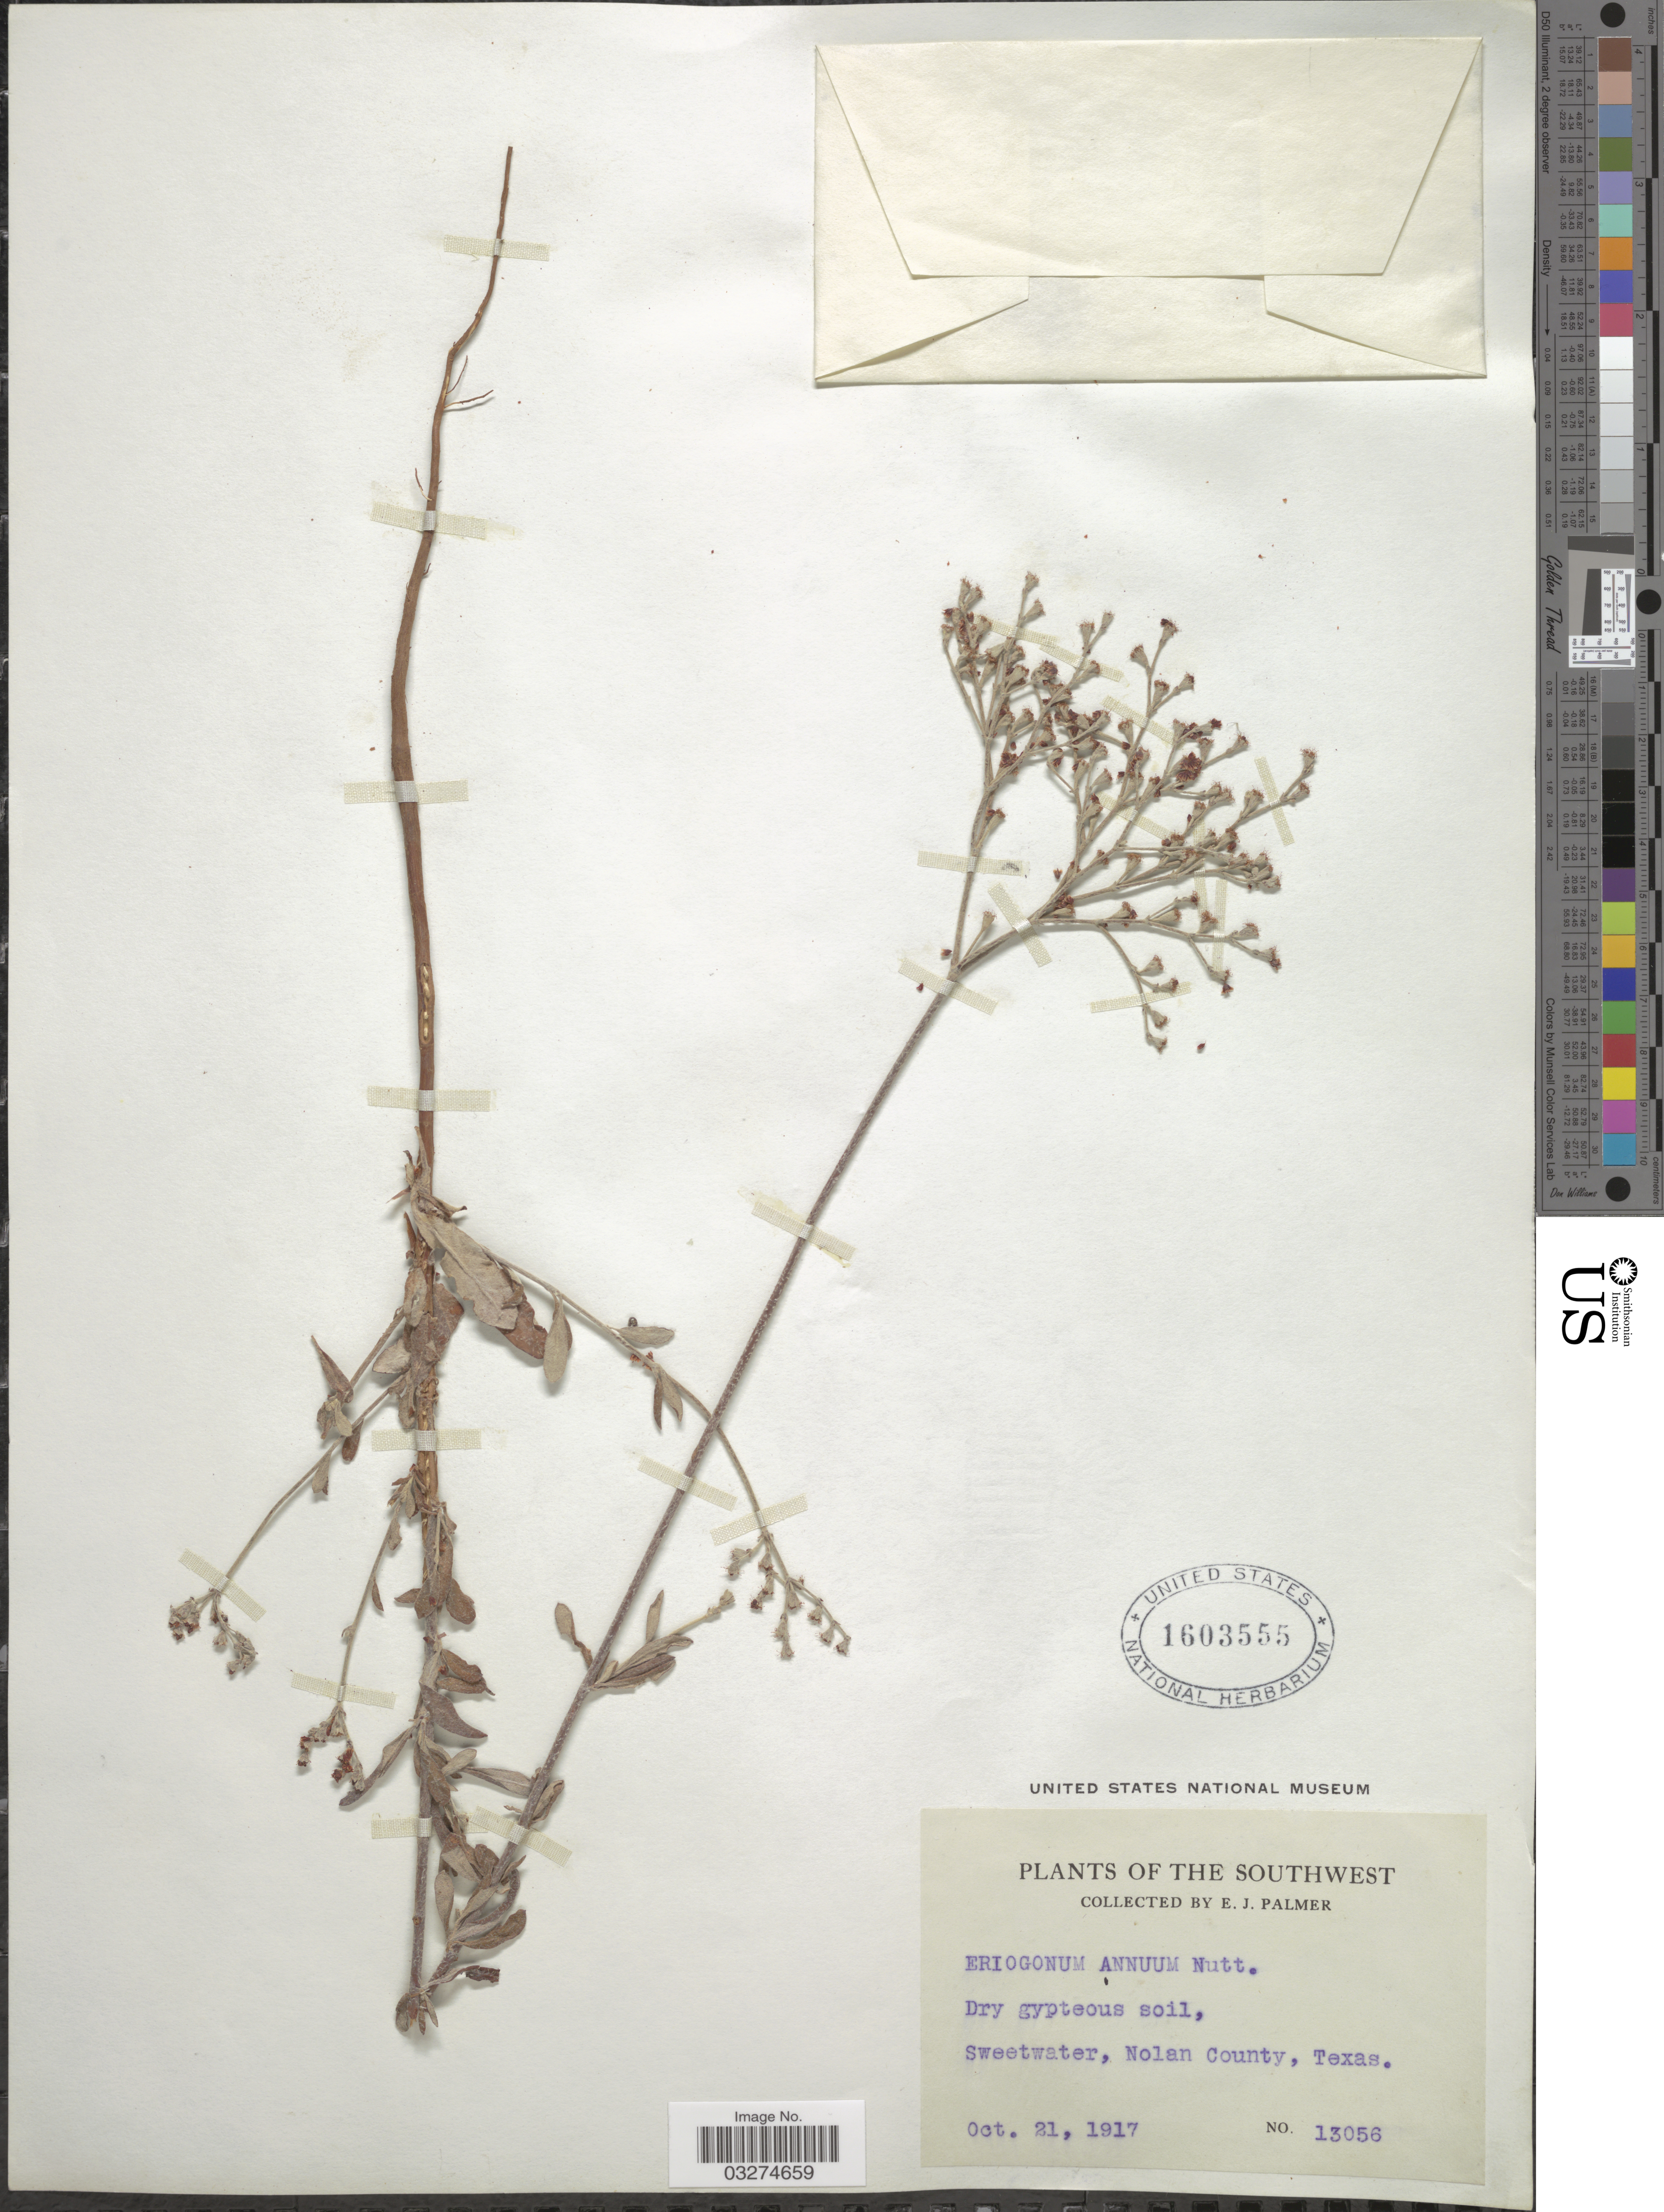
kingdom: Plantae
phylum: Tracheophyta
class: Magnoliopsida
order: Caryophyllales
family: Polygonaceae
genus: Eriogonum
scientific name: Eriogonum annuum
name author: Nutt.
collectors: E. J. Palmer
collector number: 13056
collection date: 1917-10-21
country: United States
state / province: Texas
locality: The Southwest. Sweetwater, Nolan County.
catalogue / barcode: US 1603555